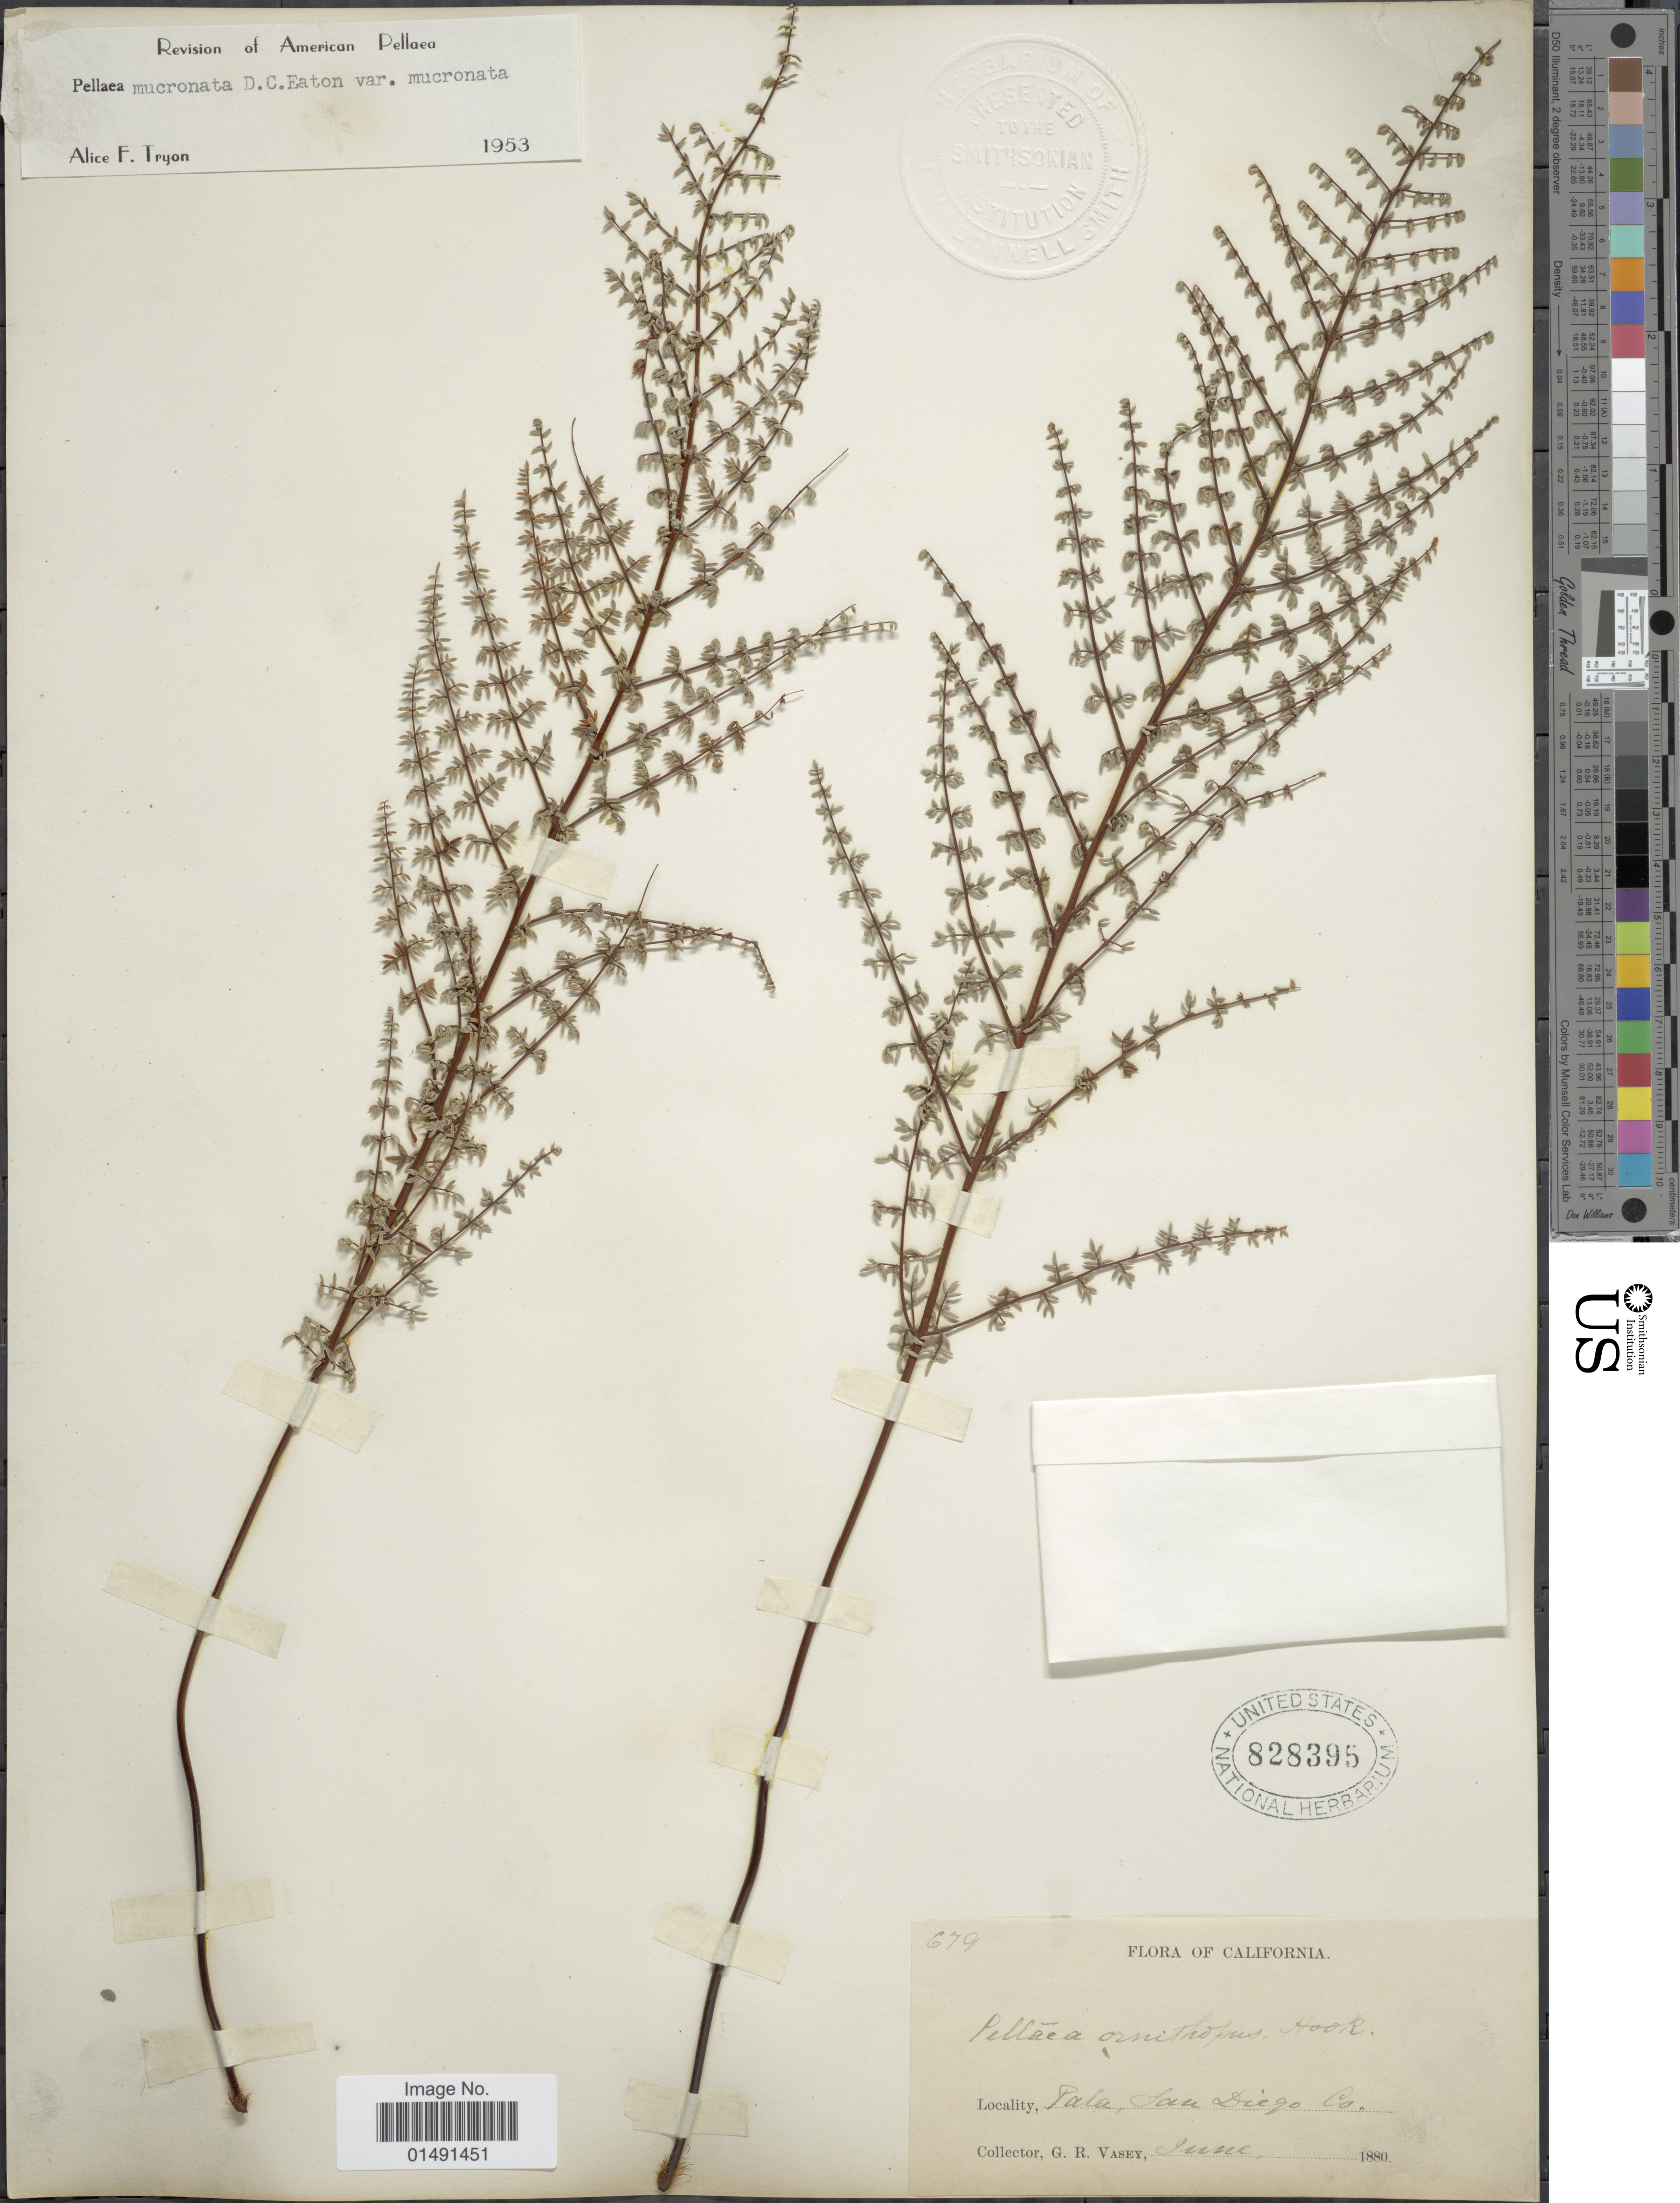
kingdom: Plantae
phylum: Tracheophyta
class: Polypodiopsida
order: Polypodiales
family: Pteridaceae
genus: Pellaea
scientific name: Pellaea mucronata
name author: (D.C. Eaton) D.C. Eaton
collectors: G. R. Vasey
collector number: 679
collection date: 1880-06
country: United States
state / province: California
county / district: San Diego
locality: Pala,San Diego Co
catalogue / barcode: US 828395